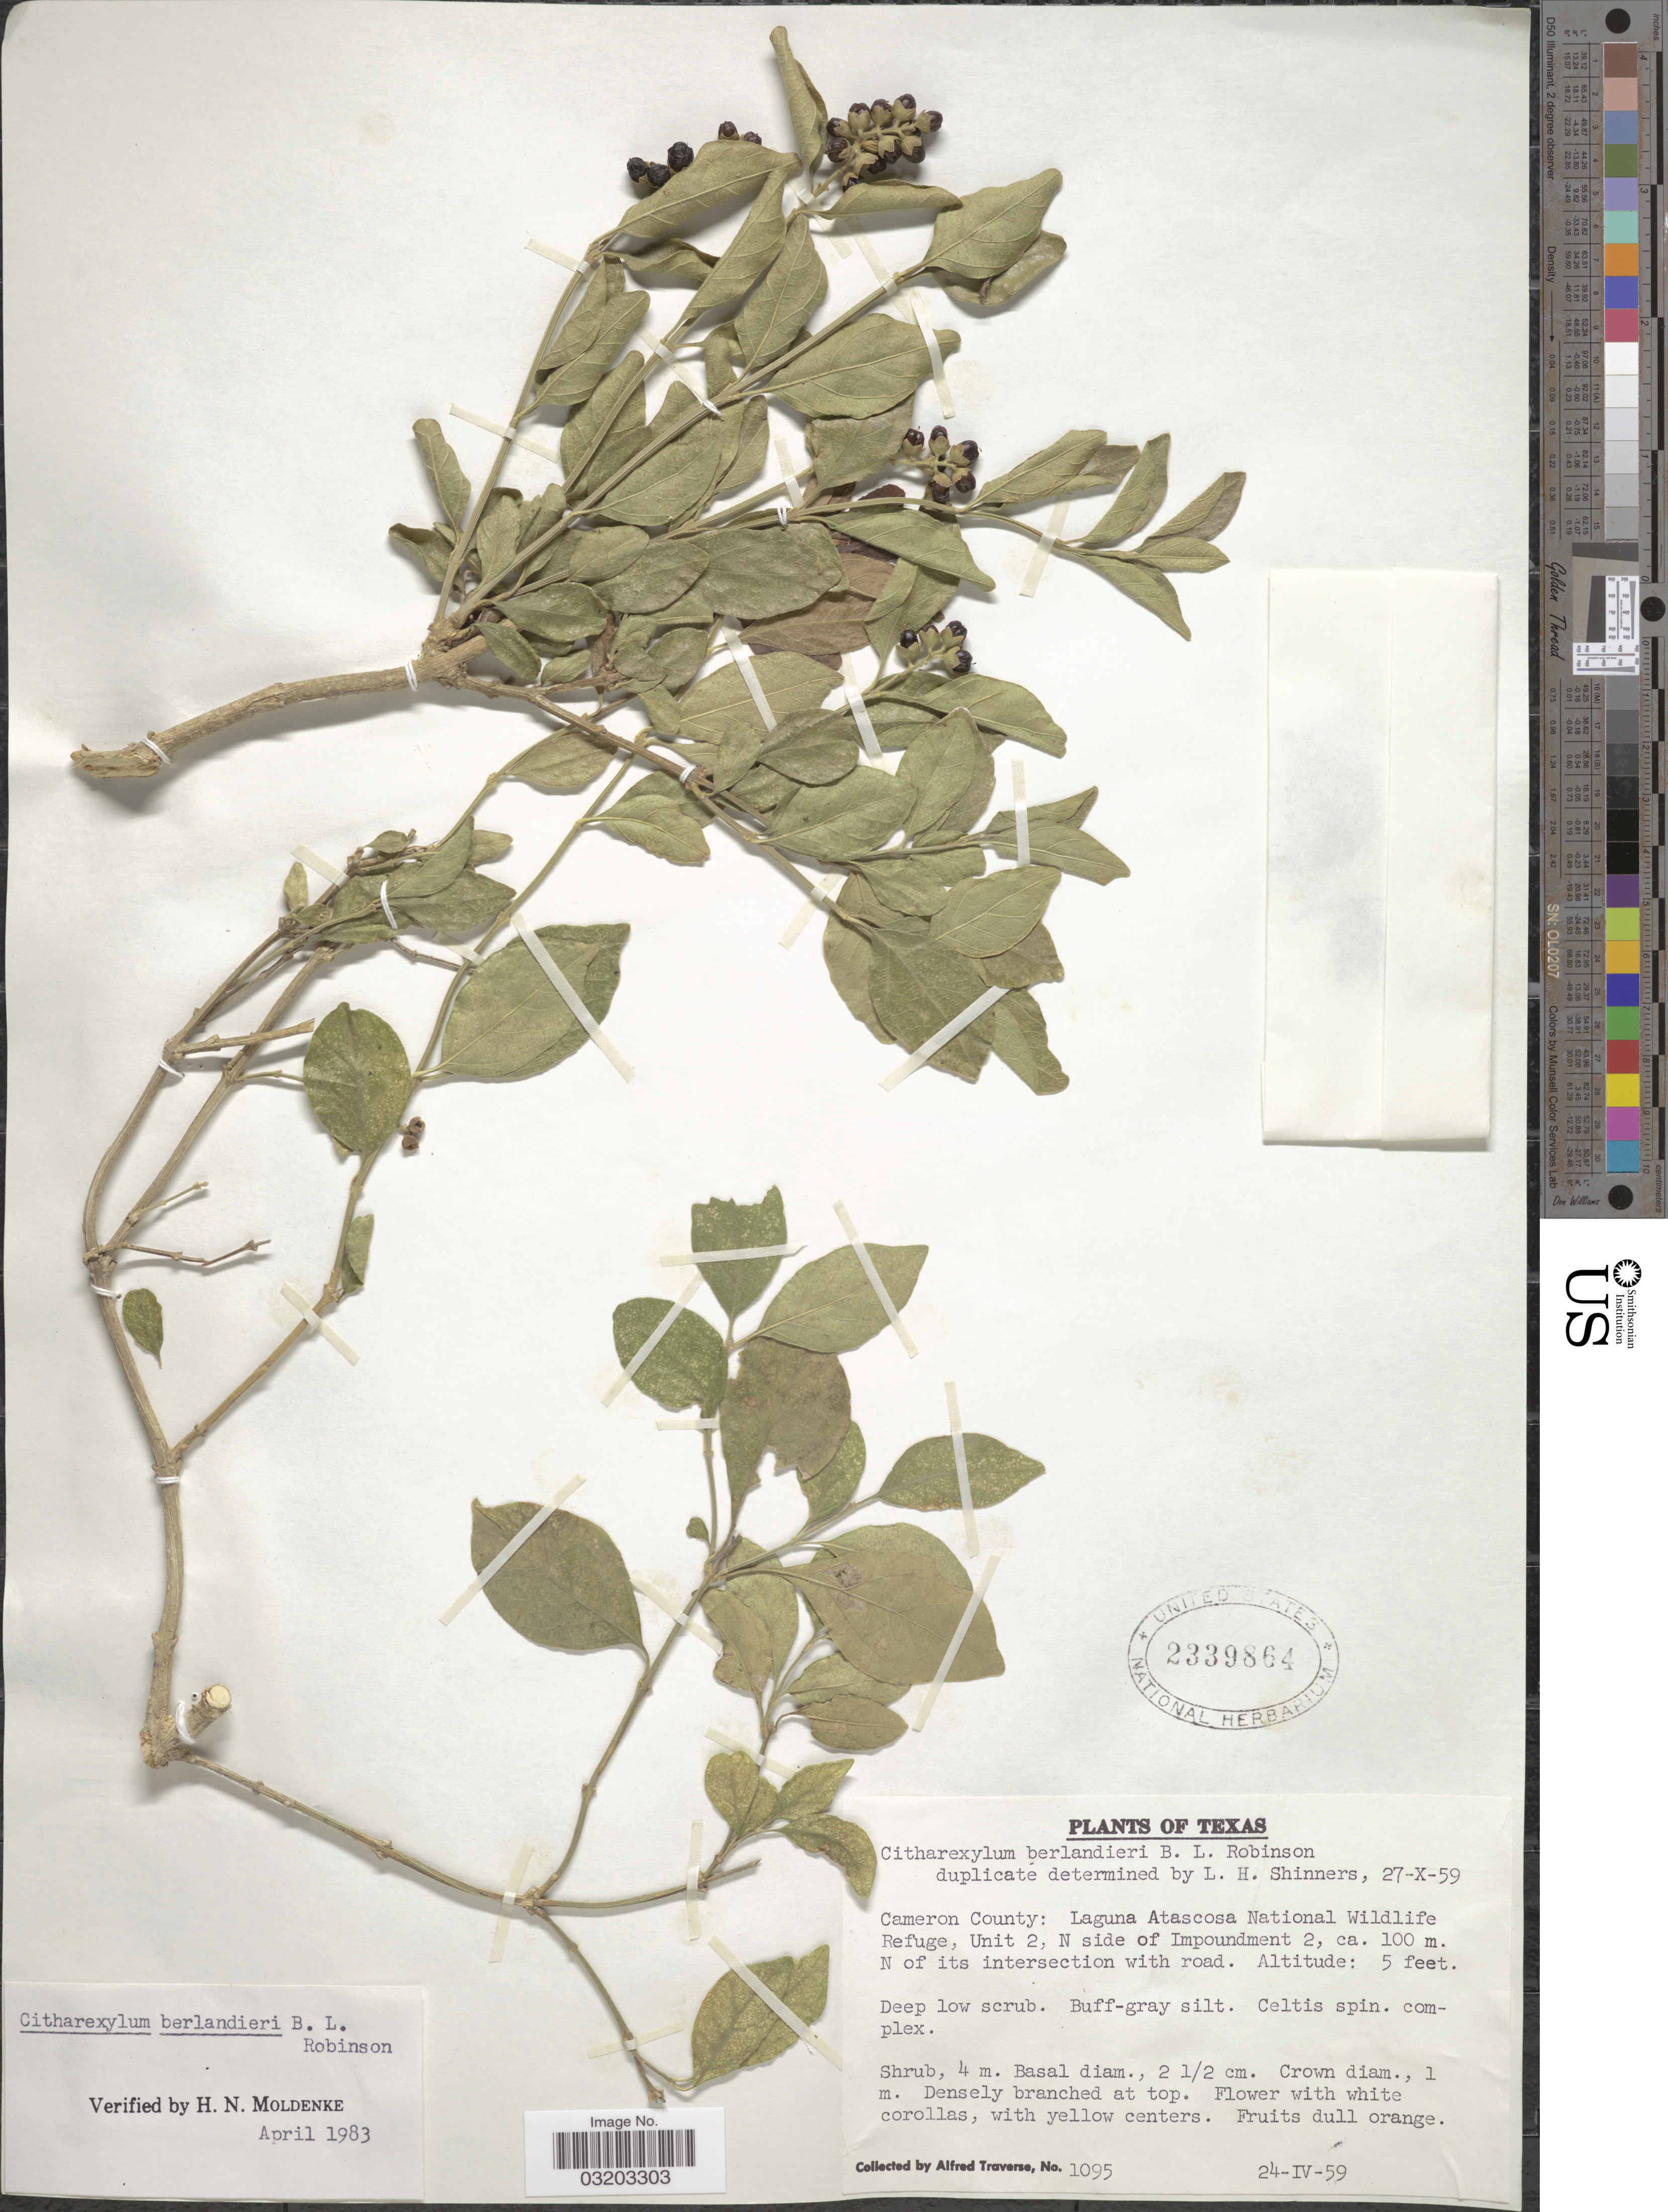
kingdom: Plantae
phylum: Tracheophyta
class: Magnoliopsida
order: Lamiales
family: Verbenaceae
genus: Citharexylum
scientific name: Citharexylum berlandieri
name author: B.L. Rob.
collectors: A. Traverse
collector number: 1095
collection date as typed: Transcribed d/m/y: 24/4/59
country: United States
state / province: Texas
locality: Cameron County: Laguna Atascosa National Wildlife Refuge, Unit 2, N side of Impoundment 2, ca. 100 m. N of its intersection with road.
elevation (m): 2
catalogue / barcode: US 2339864